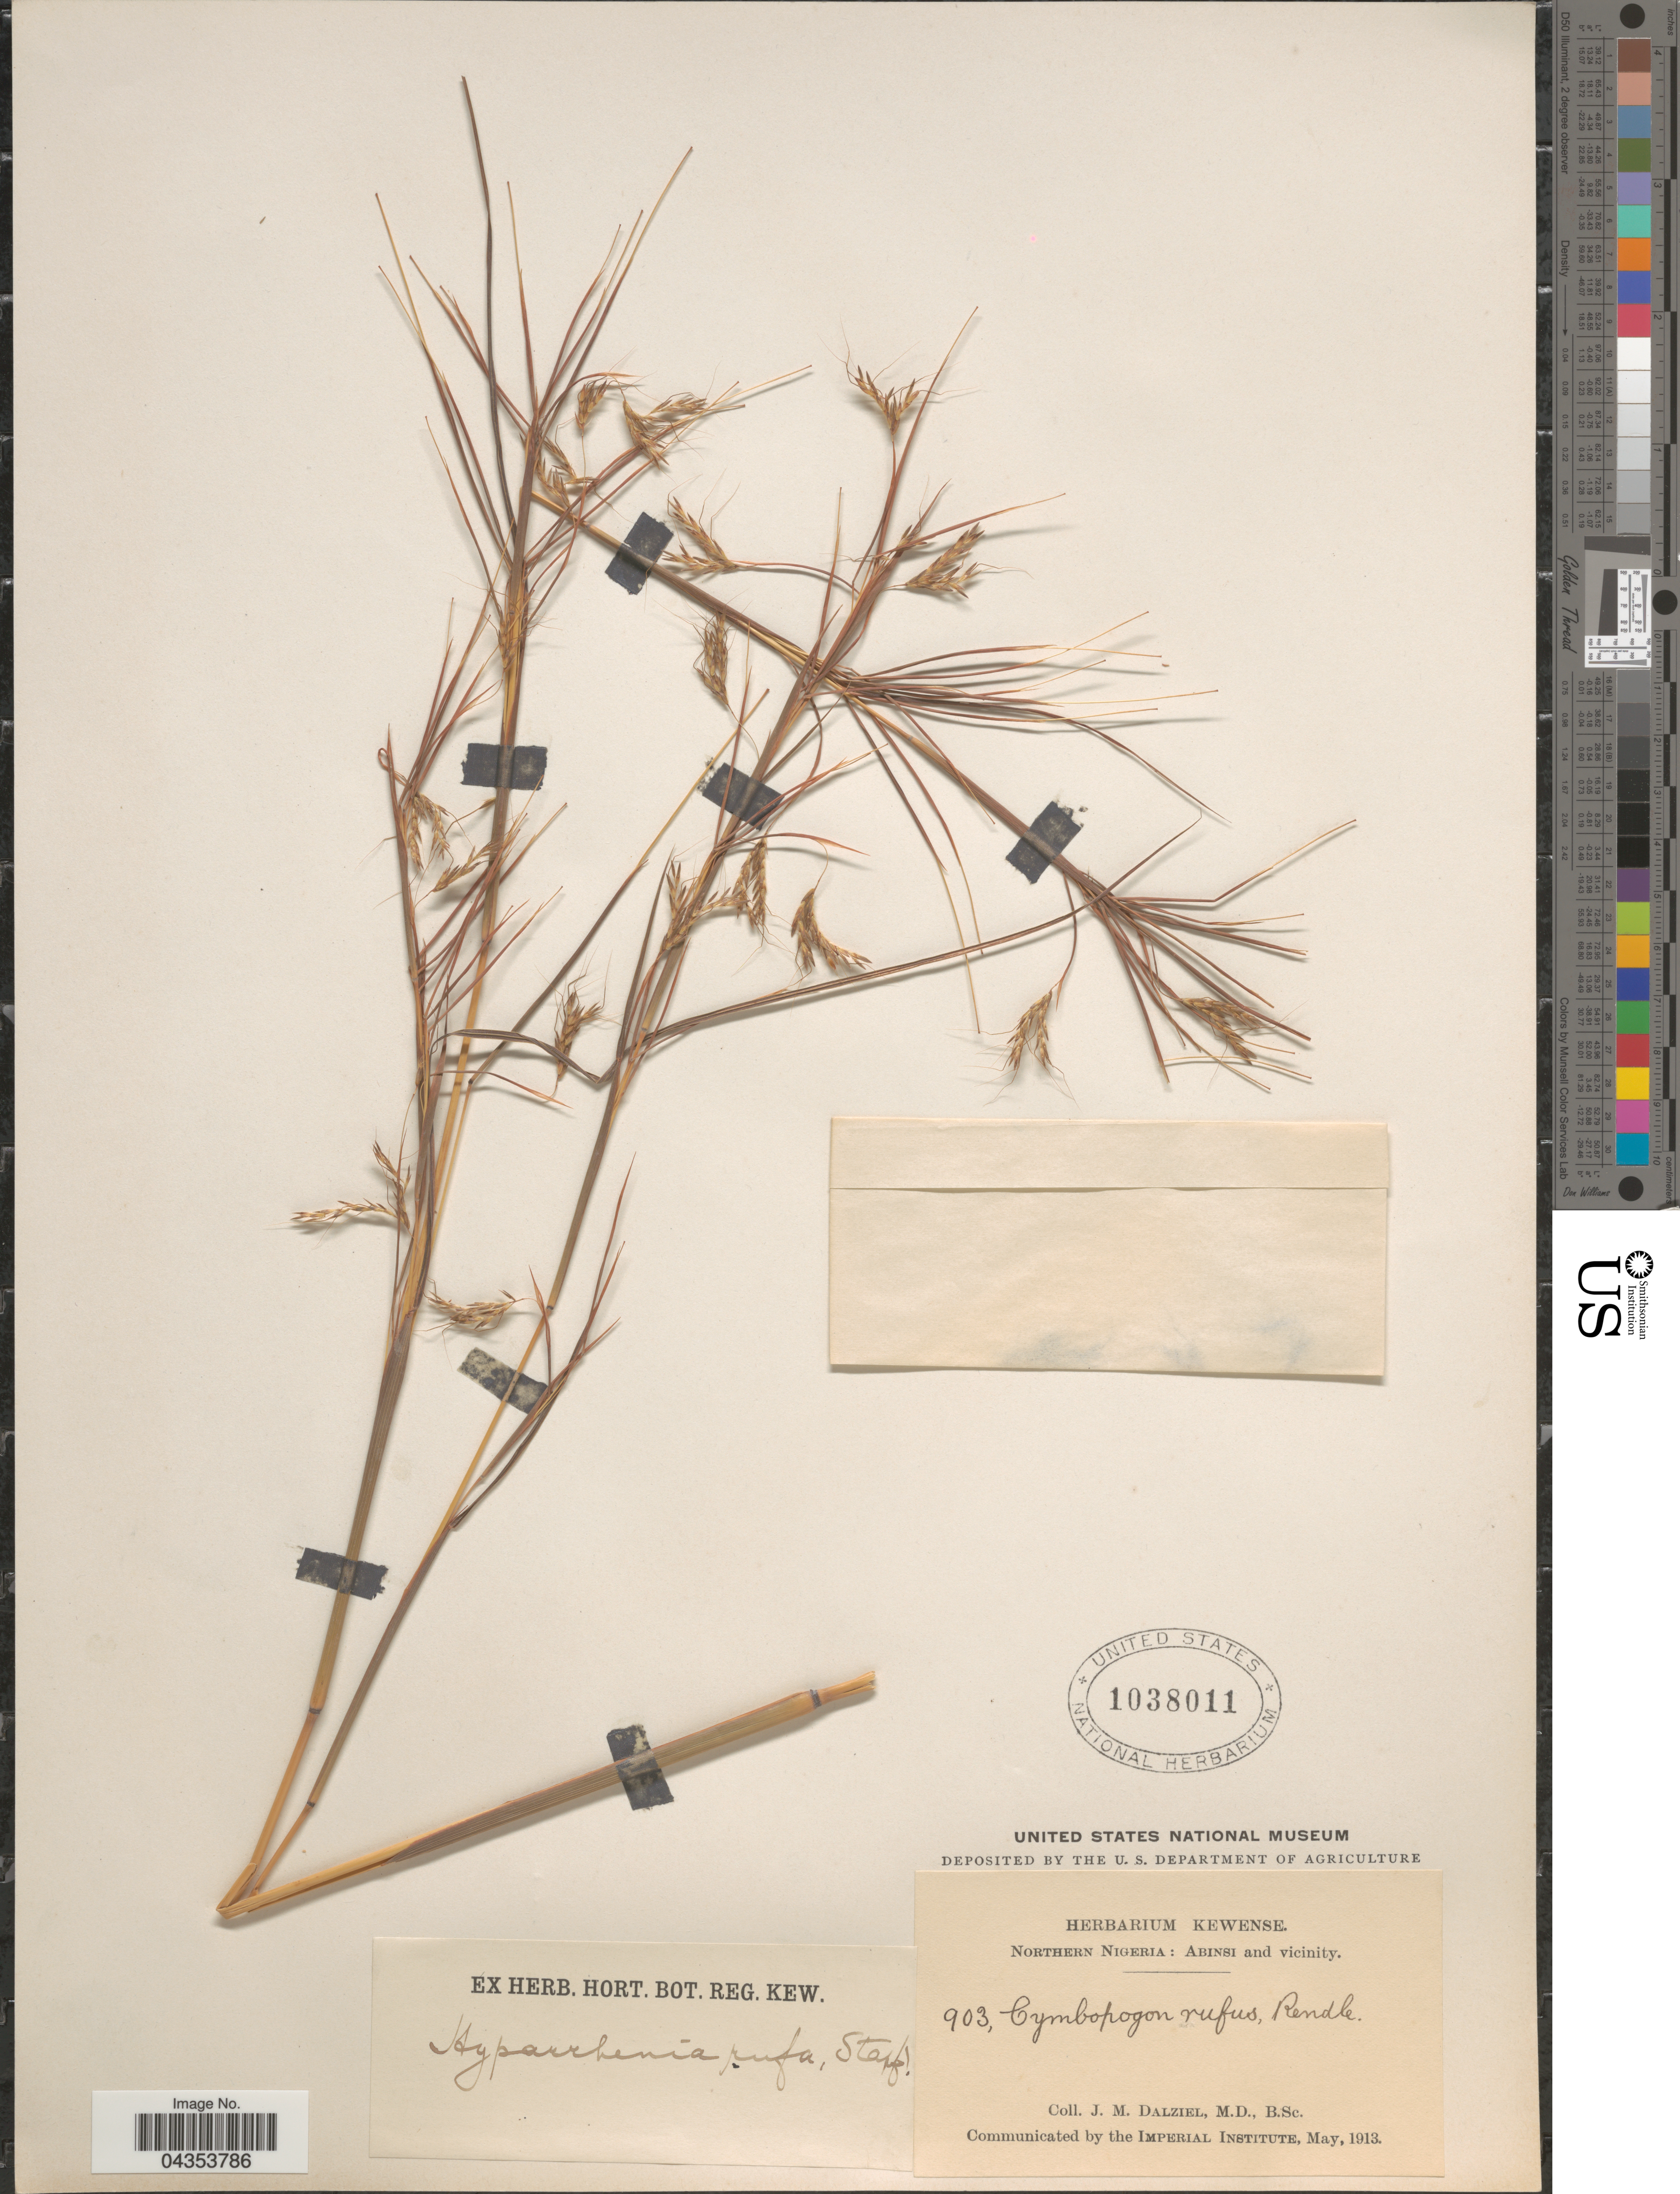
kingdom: Plantae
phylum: Tracheophyta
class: Liliopsida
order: Poales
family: Poaceae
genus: Hyparrhenia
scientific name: Hyparrhenia rufa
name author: (Nees) Stapf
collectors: J. Dalziel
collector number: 903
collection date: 1913-05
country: Nigeria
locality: Northern Nigeria: Abinsi and vicinity.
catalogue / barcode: US 1038011